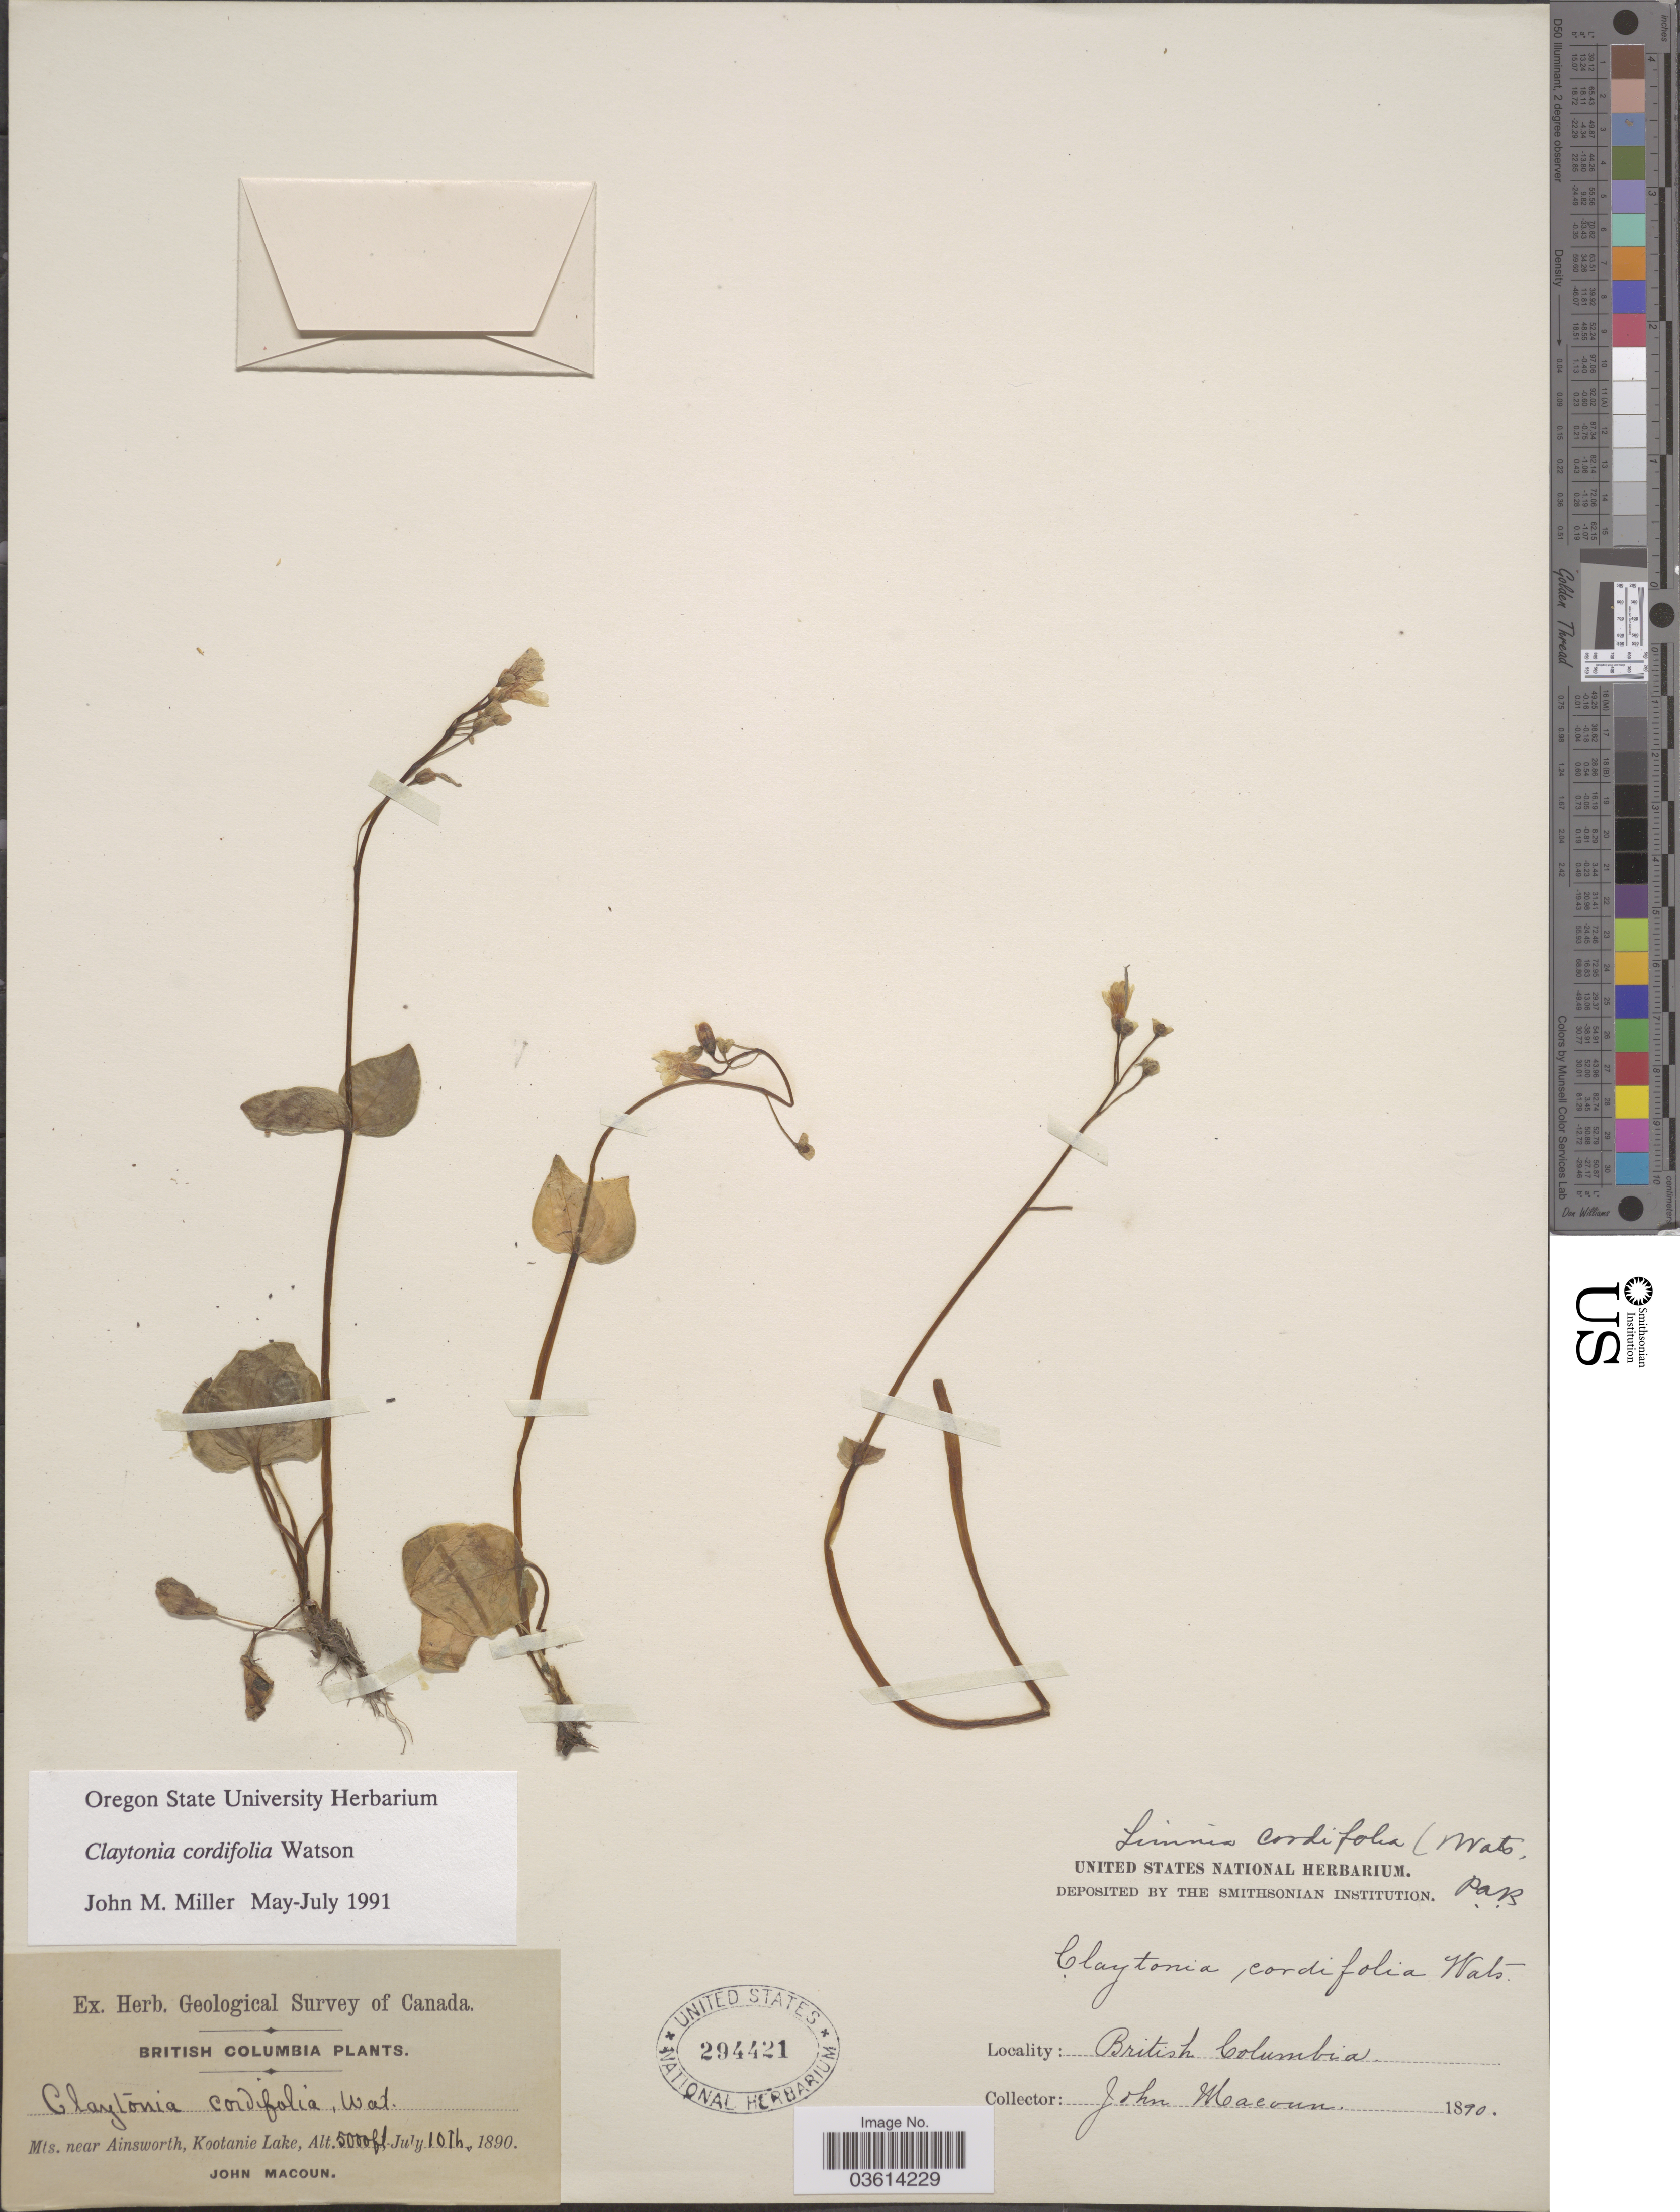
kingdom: Plantae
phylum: Tracheophyta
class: Magnoliopsida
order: Caryophyllales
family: Montiaceae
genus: Claytonia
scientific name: Claytonia cordifolia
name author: S. Watson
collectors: J. Macoun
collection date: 1890-07-10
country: Canada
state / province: British Columbia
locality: Mts. near Ainsworth, Kootanie Lake.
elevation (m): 1524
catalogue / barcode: US 294421